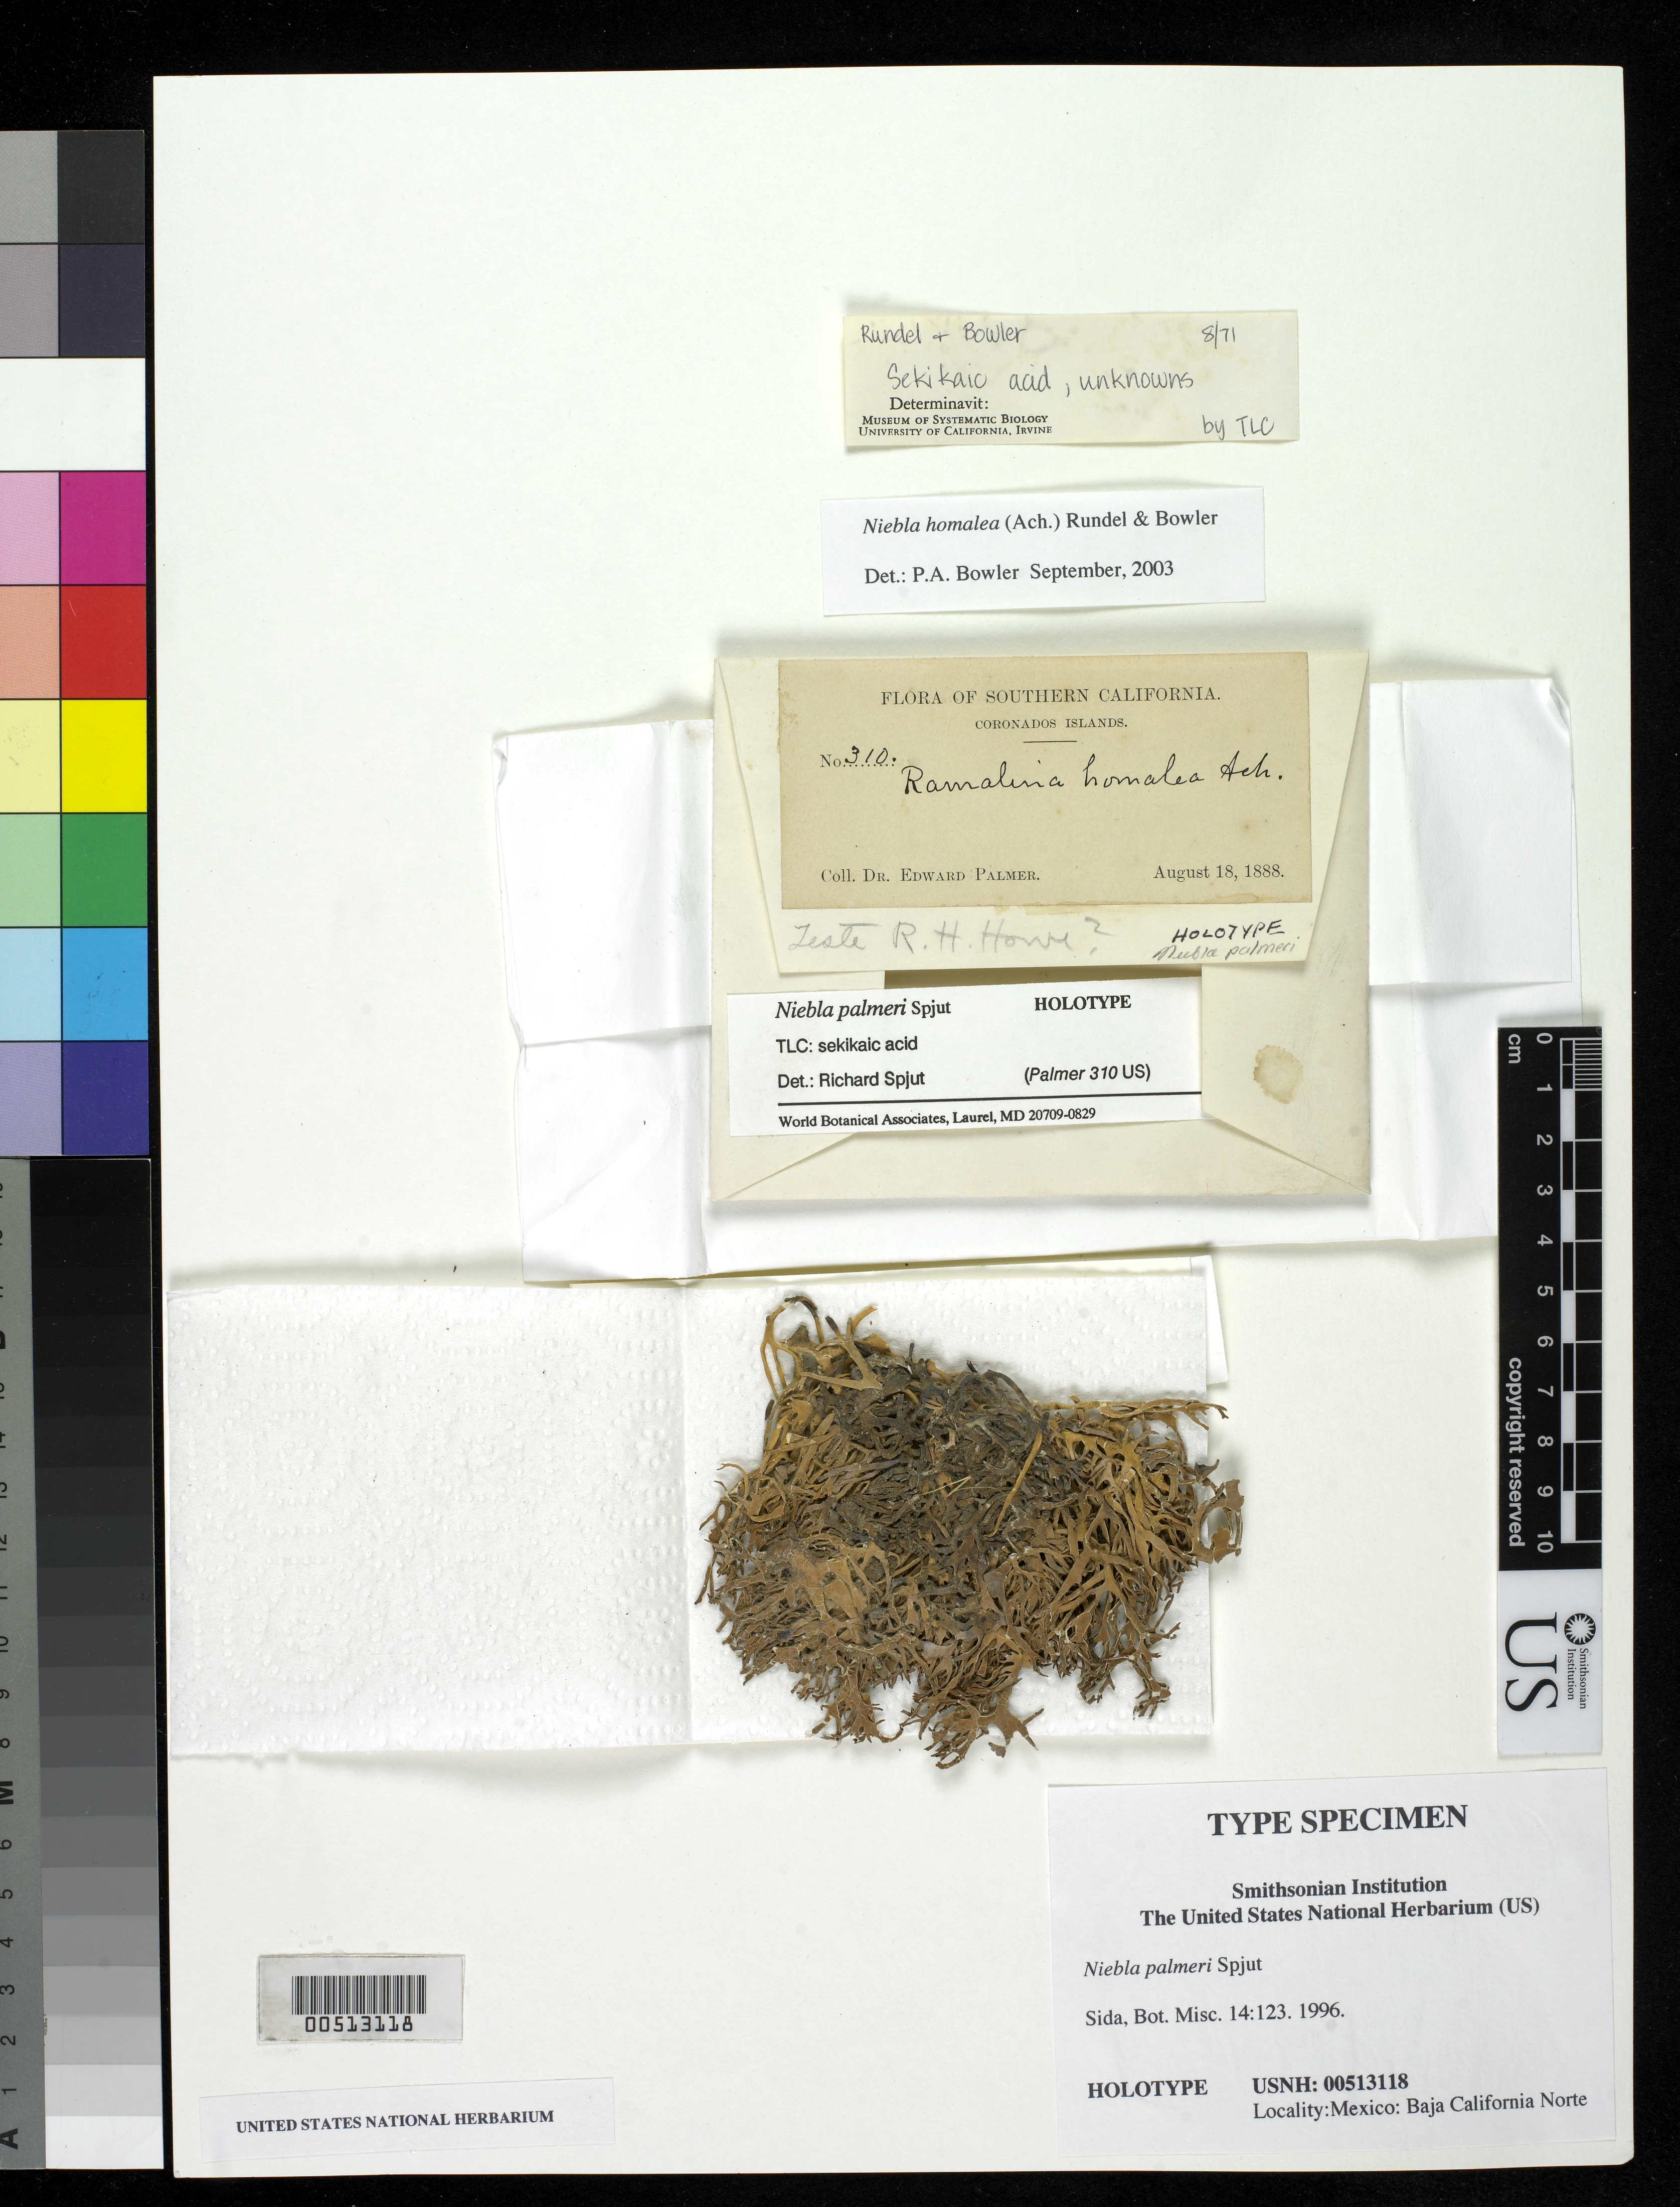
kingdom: Fungi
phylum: Ascomycota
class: Lecanoromycetes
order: Lecanorales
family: Ramalinaceae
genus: Niebla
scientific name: Niebla palmeri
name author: Spjut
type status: Holotype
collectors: E. Palmer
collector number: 310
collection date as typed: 18 Aug 1888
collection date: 1888-08-18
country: Mexico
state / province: Baja California Norte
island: Islas Coronados